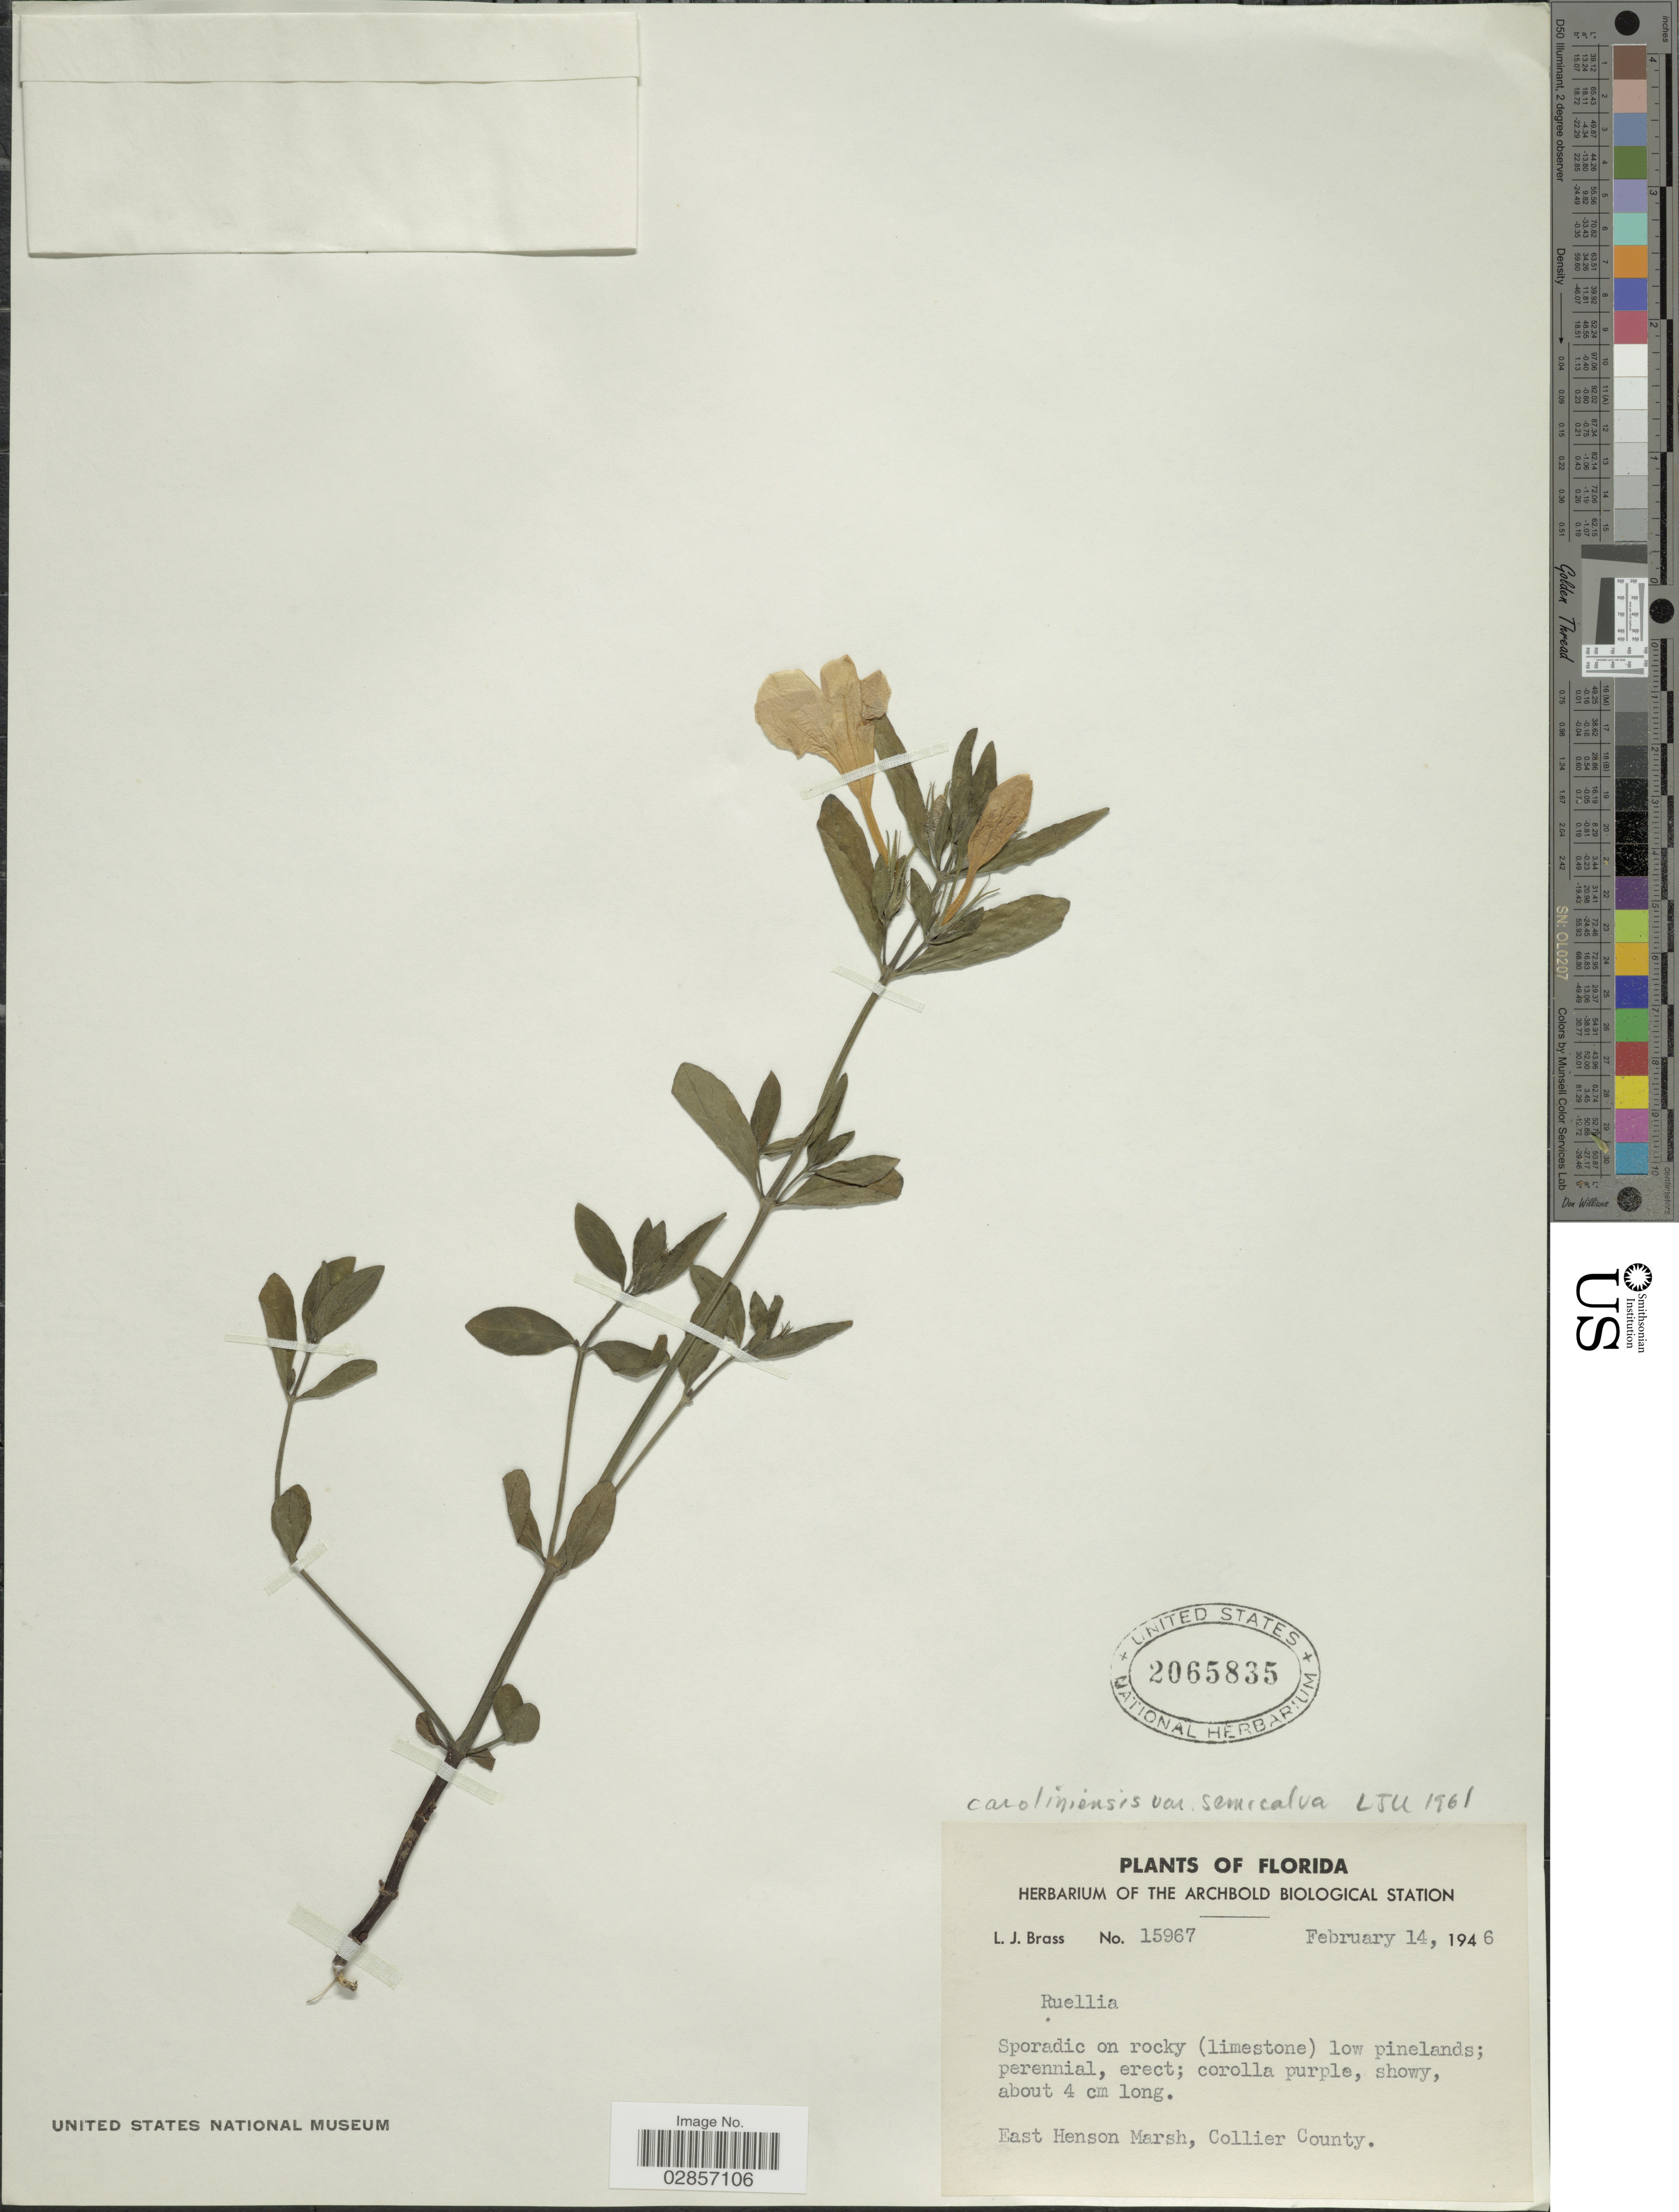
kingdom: Plantae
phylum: Tracheophyta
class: Magnoliopsida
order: Lamiales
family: Acanthaceae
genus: Ruellia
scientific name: Ruellia caroliniensis var. semicalva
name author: Fernald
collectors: L. J. Brass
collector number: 15967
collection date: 1946-02-14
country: United States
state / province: Florida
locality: East Henson Marsh, Collier County.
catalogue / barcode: US 2065835